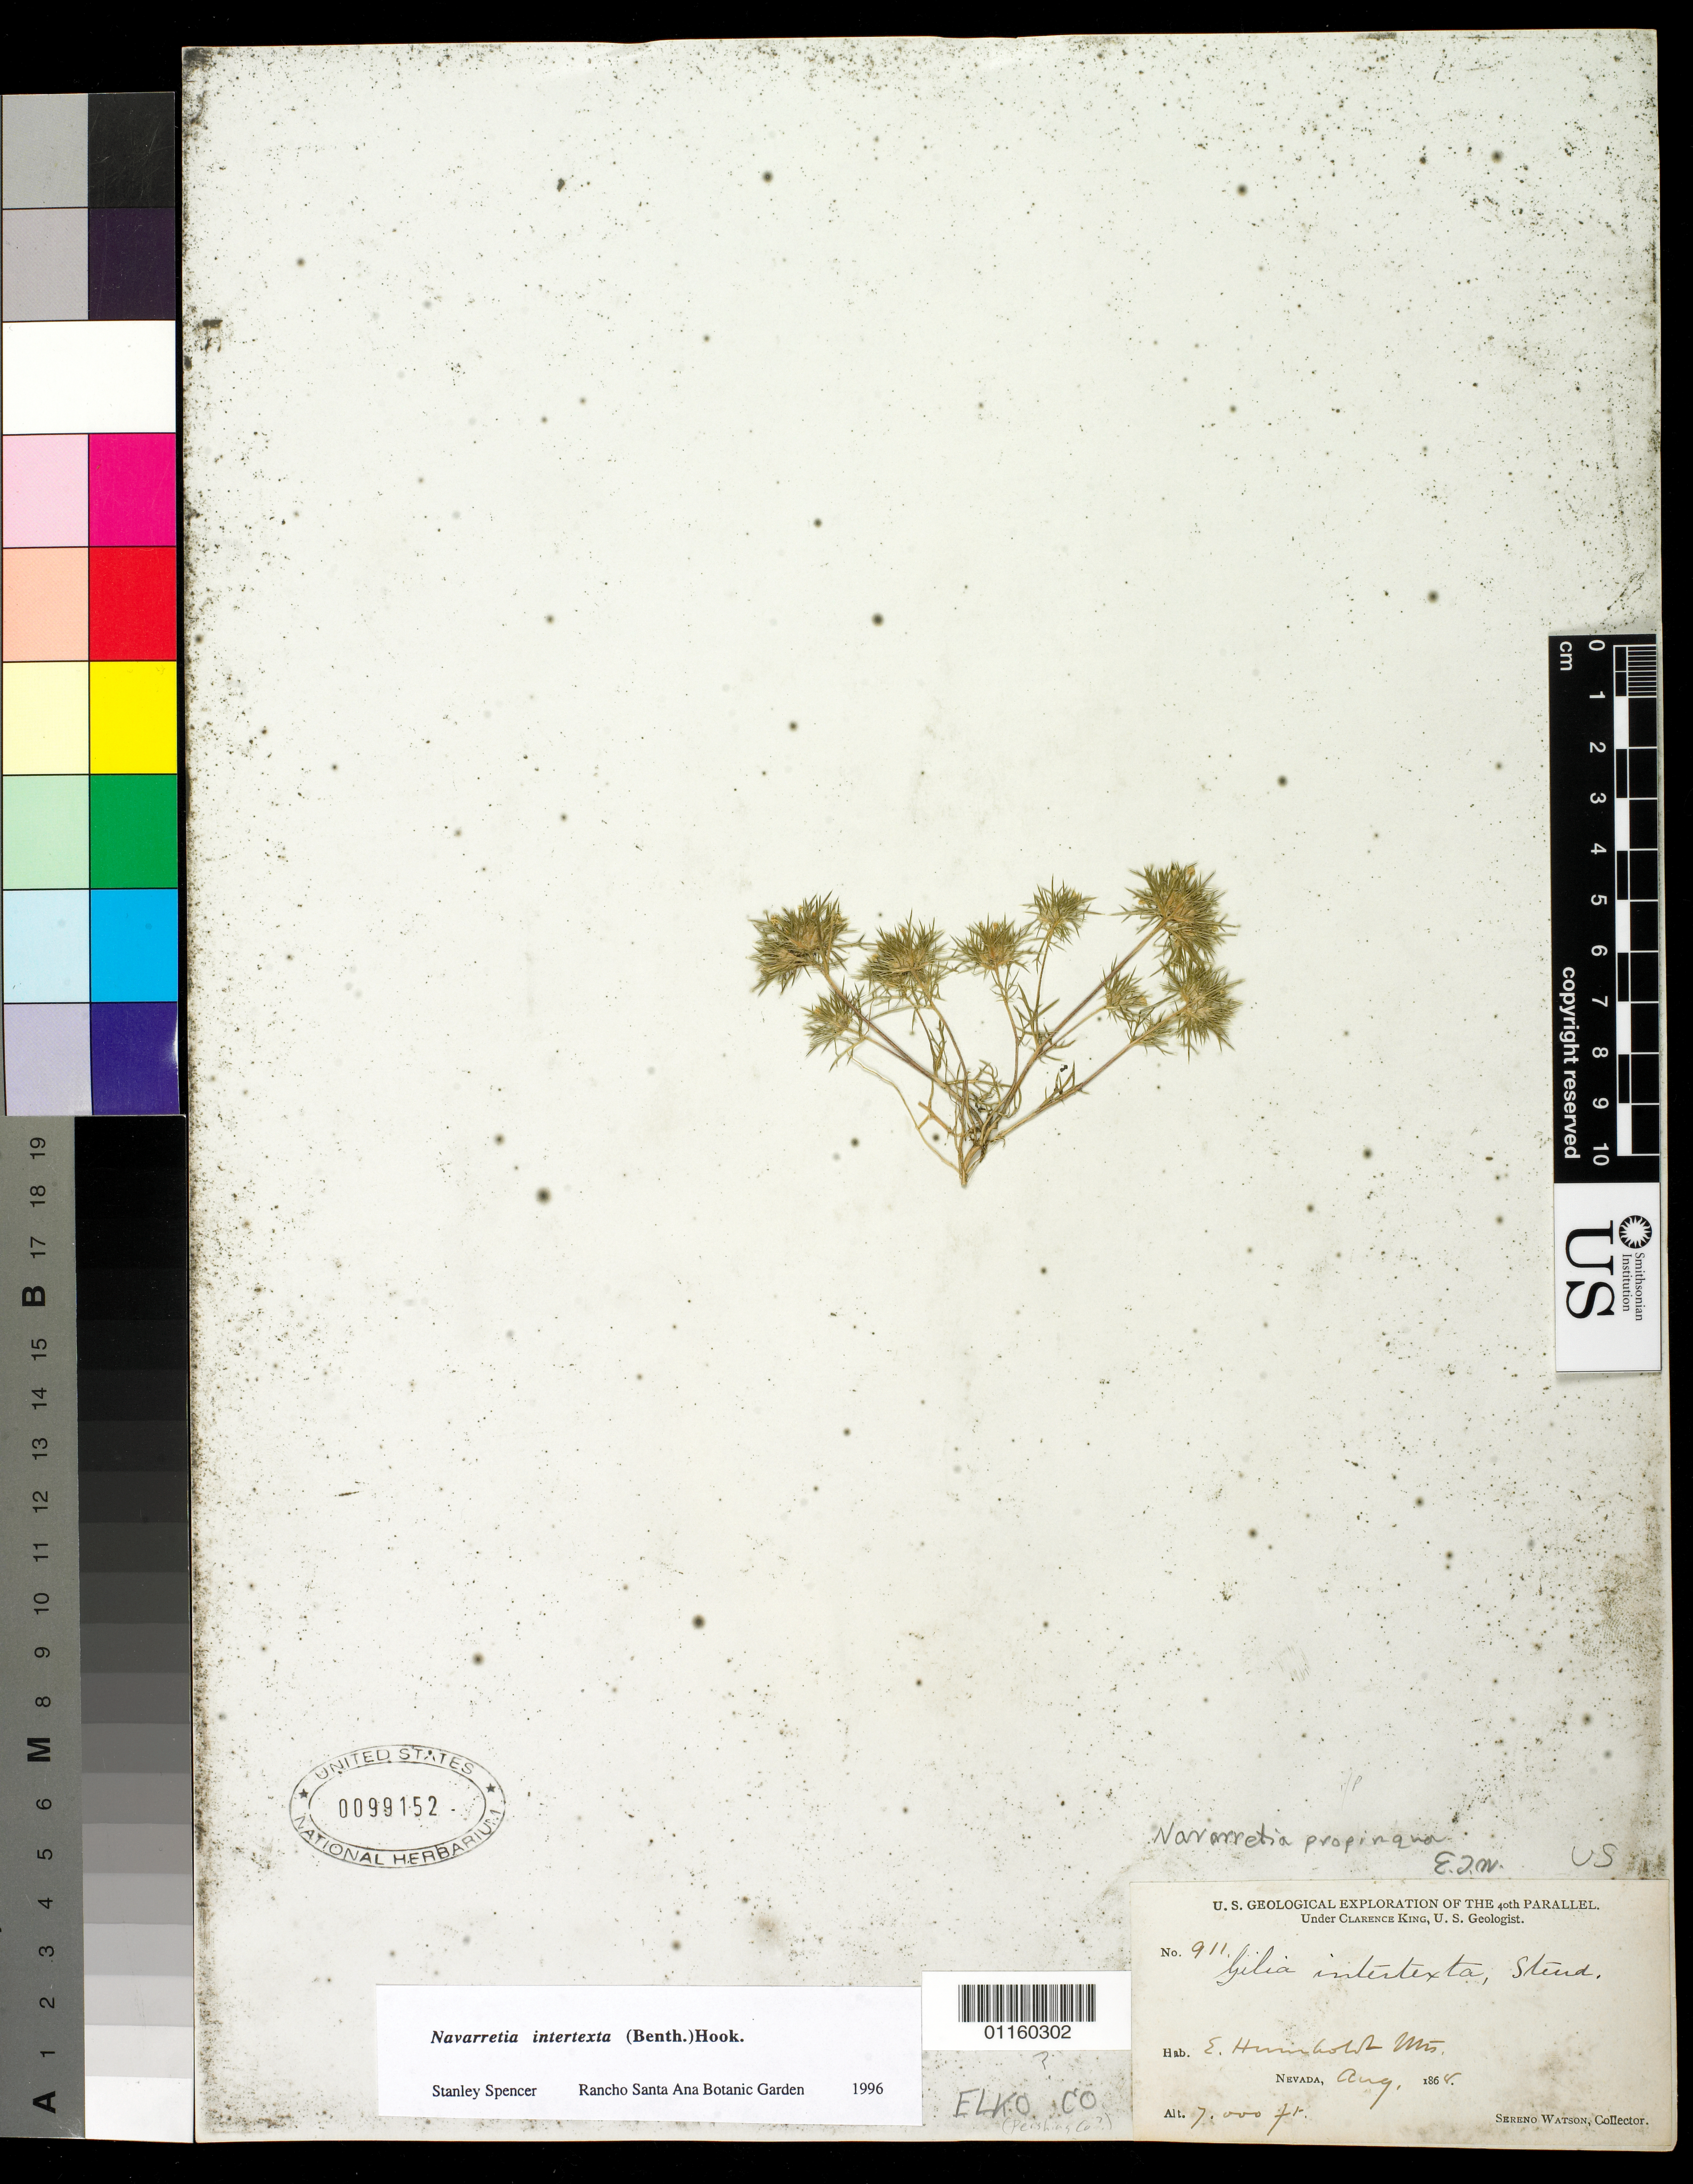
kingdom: Plantae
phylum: Tracheophyta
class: Magnoliopsida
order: Ericales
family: Polemoniaceae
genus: Navarretia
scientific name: Navarretia intertexta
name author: (Benth.) Hook.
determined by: Spencer, S. C.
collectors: S. Watson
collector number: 911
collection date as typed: Aug 1868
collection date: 1868-08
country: United States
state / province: Nevada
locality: E. Humboldt Mts.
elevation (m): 2134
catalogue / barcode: US 99152